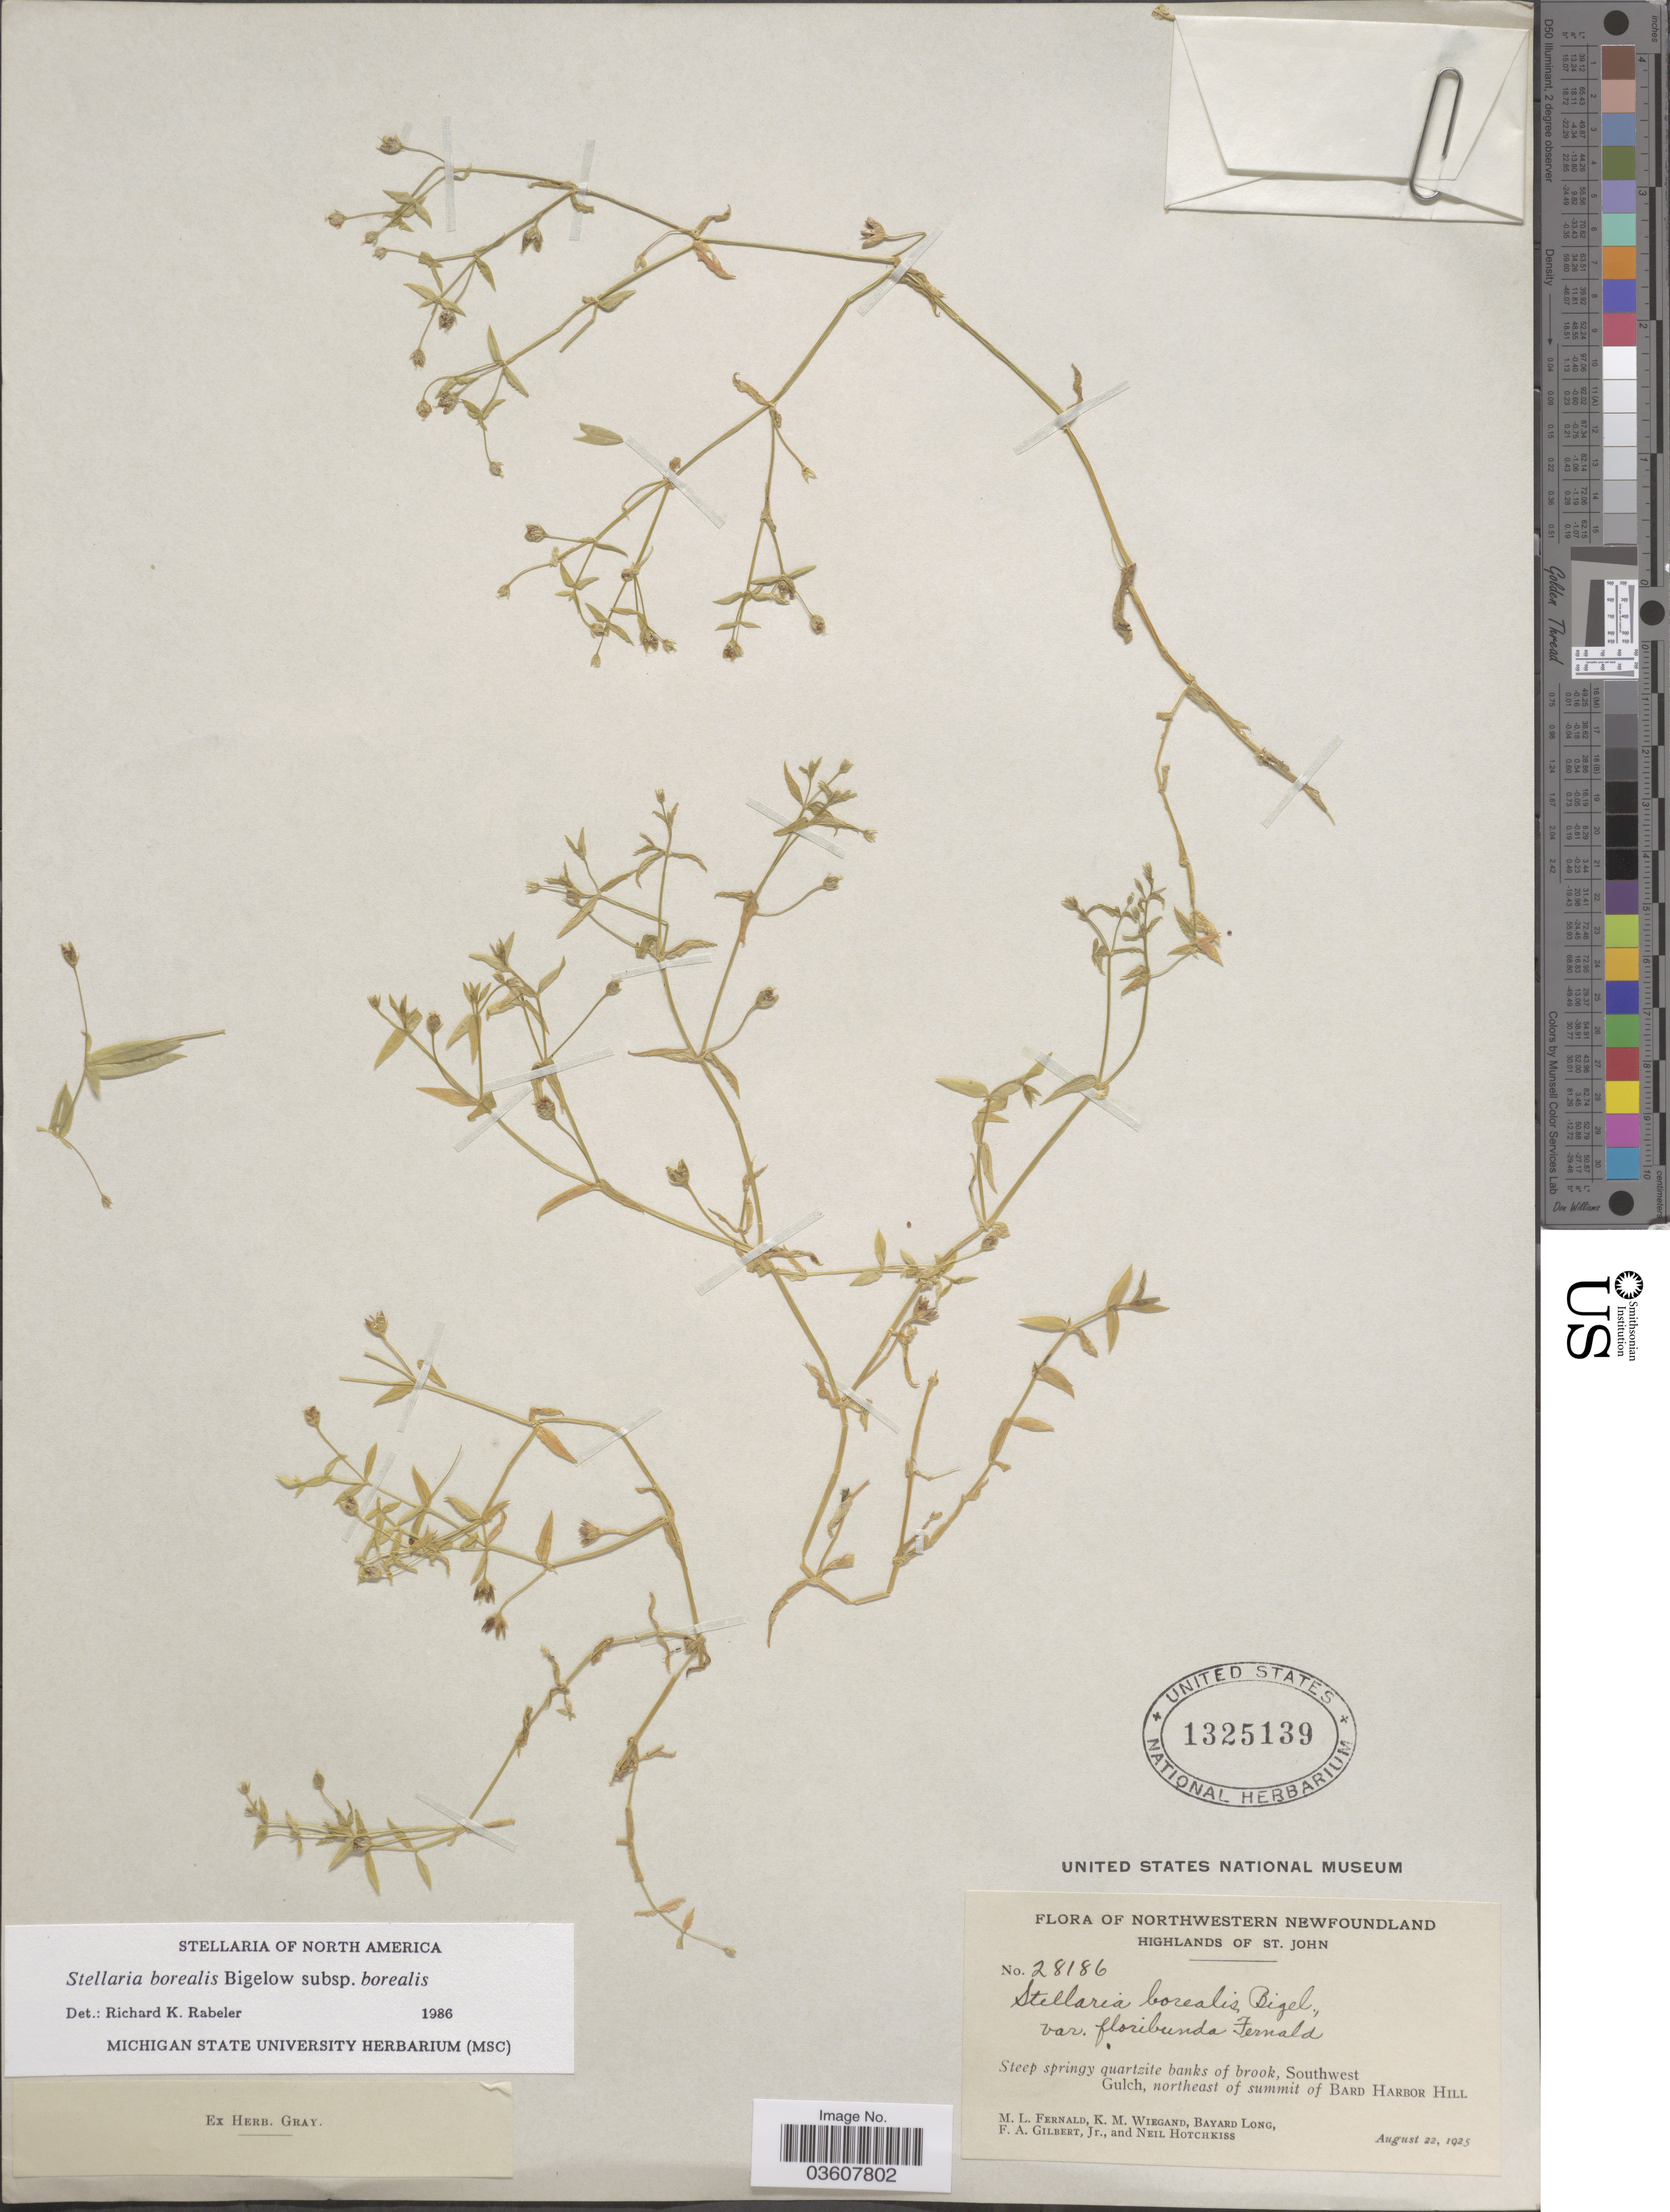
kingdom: Plantae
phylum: Tracheophyta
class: Magnoliopsida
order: Caryophyllales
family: Caryophyllaceae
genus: Stellaria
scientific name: Stellaria borealis subsp. borealis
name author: Bigelow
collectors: M. L. Fernald, K. M. Wiegand, B. Long, F. A. Gilbert & N. Hotchkiss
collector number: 28186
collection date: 1925-08-22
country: Canada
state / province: Newfoundland and Labrador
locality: Northwestern Newfoundland. Highlands of St. John. Southwest Gulch, northeast of summit of Bard Harbor Hill.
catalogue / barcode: US 1325139